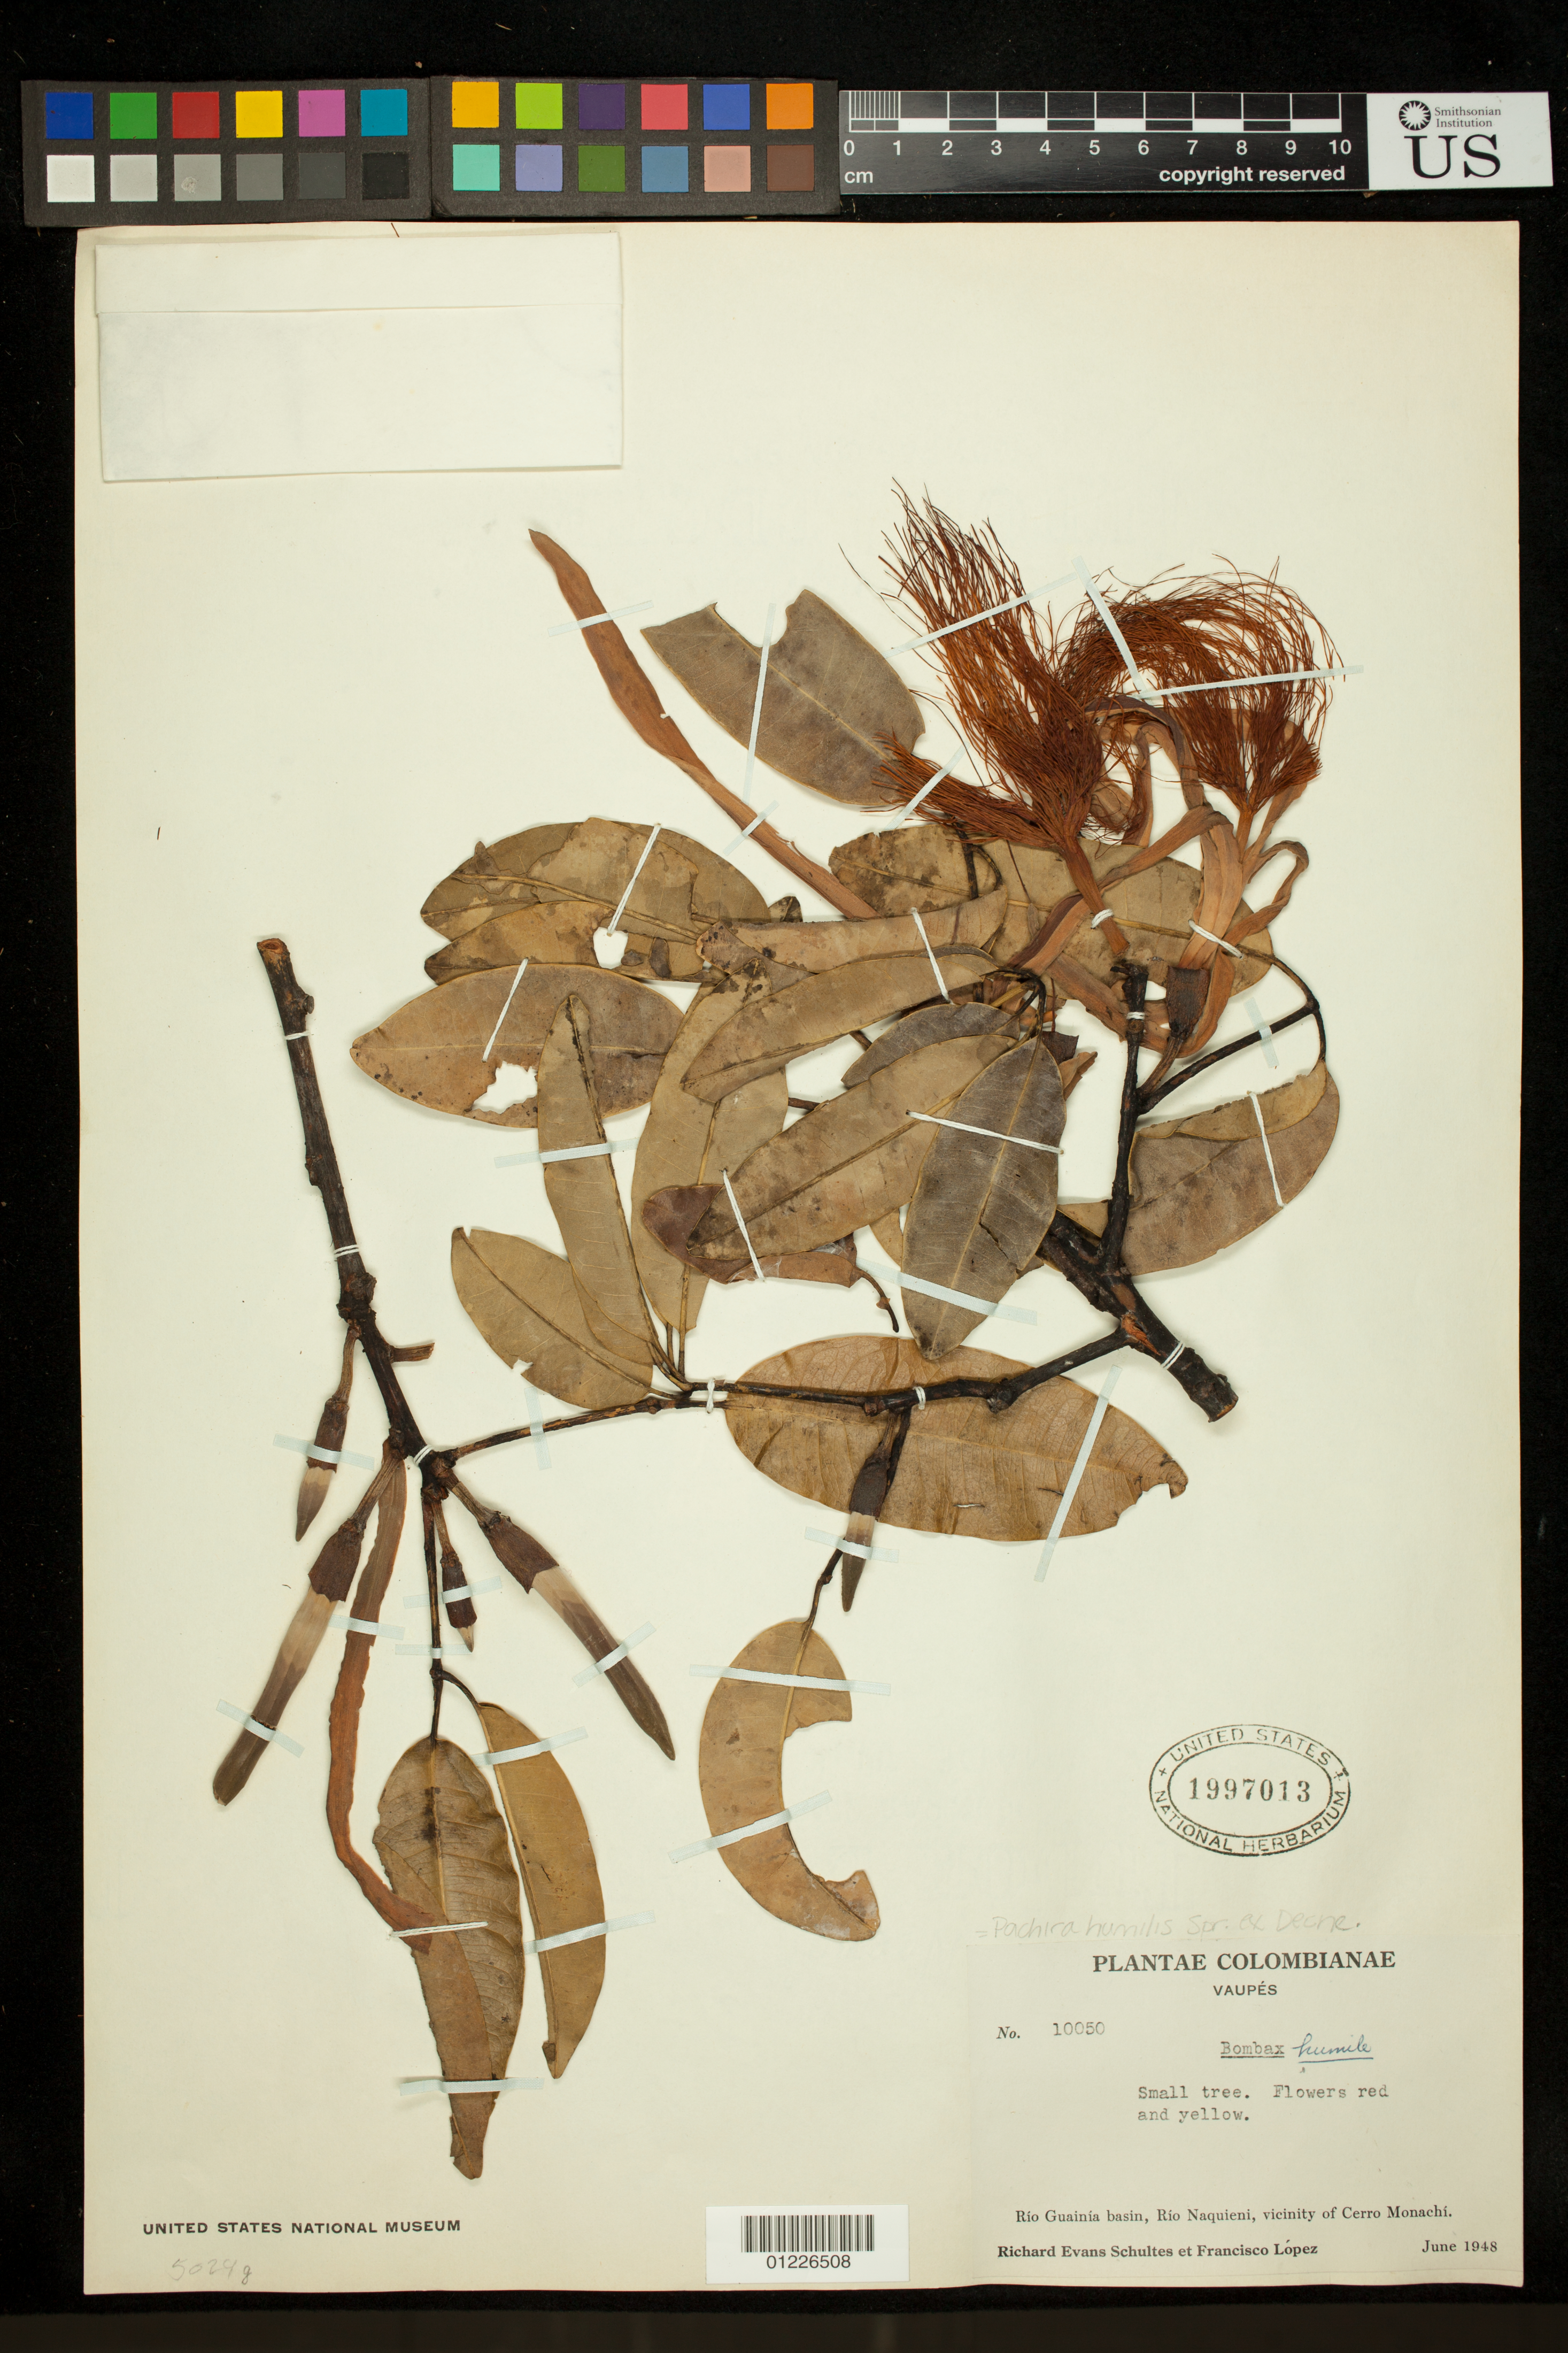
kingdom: Plantae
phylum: Tracheophyta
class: Magnoliopsida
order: Malvales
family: Malvaceae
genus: Pachira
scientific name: Pachira humilis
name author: Spruce ex Decne.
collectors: R. E. Schultes & F. Lopéz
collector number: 10050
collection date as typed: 1948-06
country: Colombia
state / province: Vaupés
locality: Río Guainía basin, Río Naquieni, vicinity of Cerro Monachí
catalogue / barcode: US 1997013